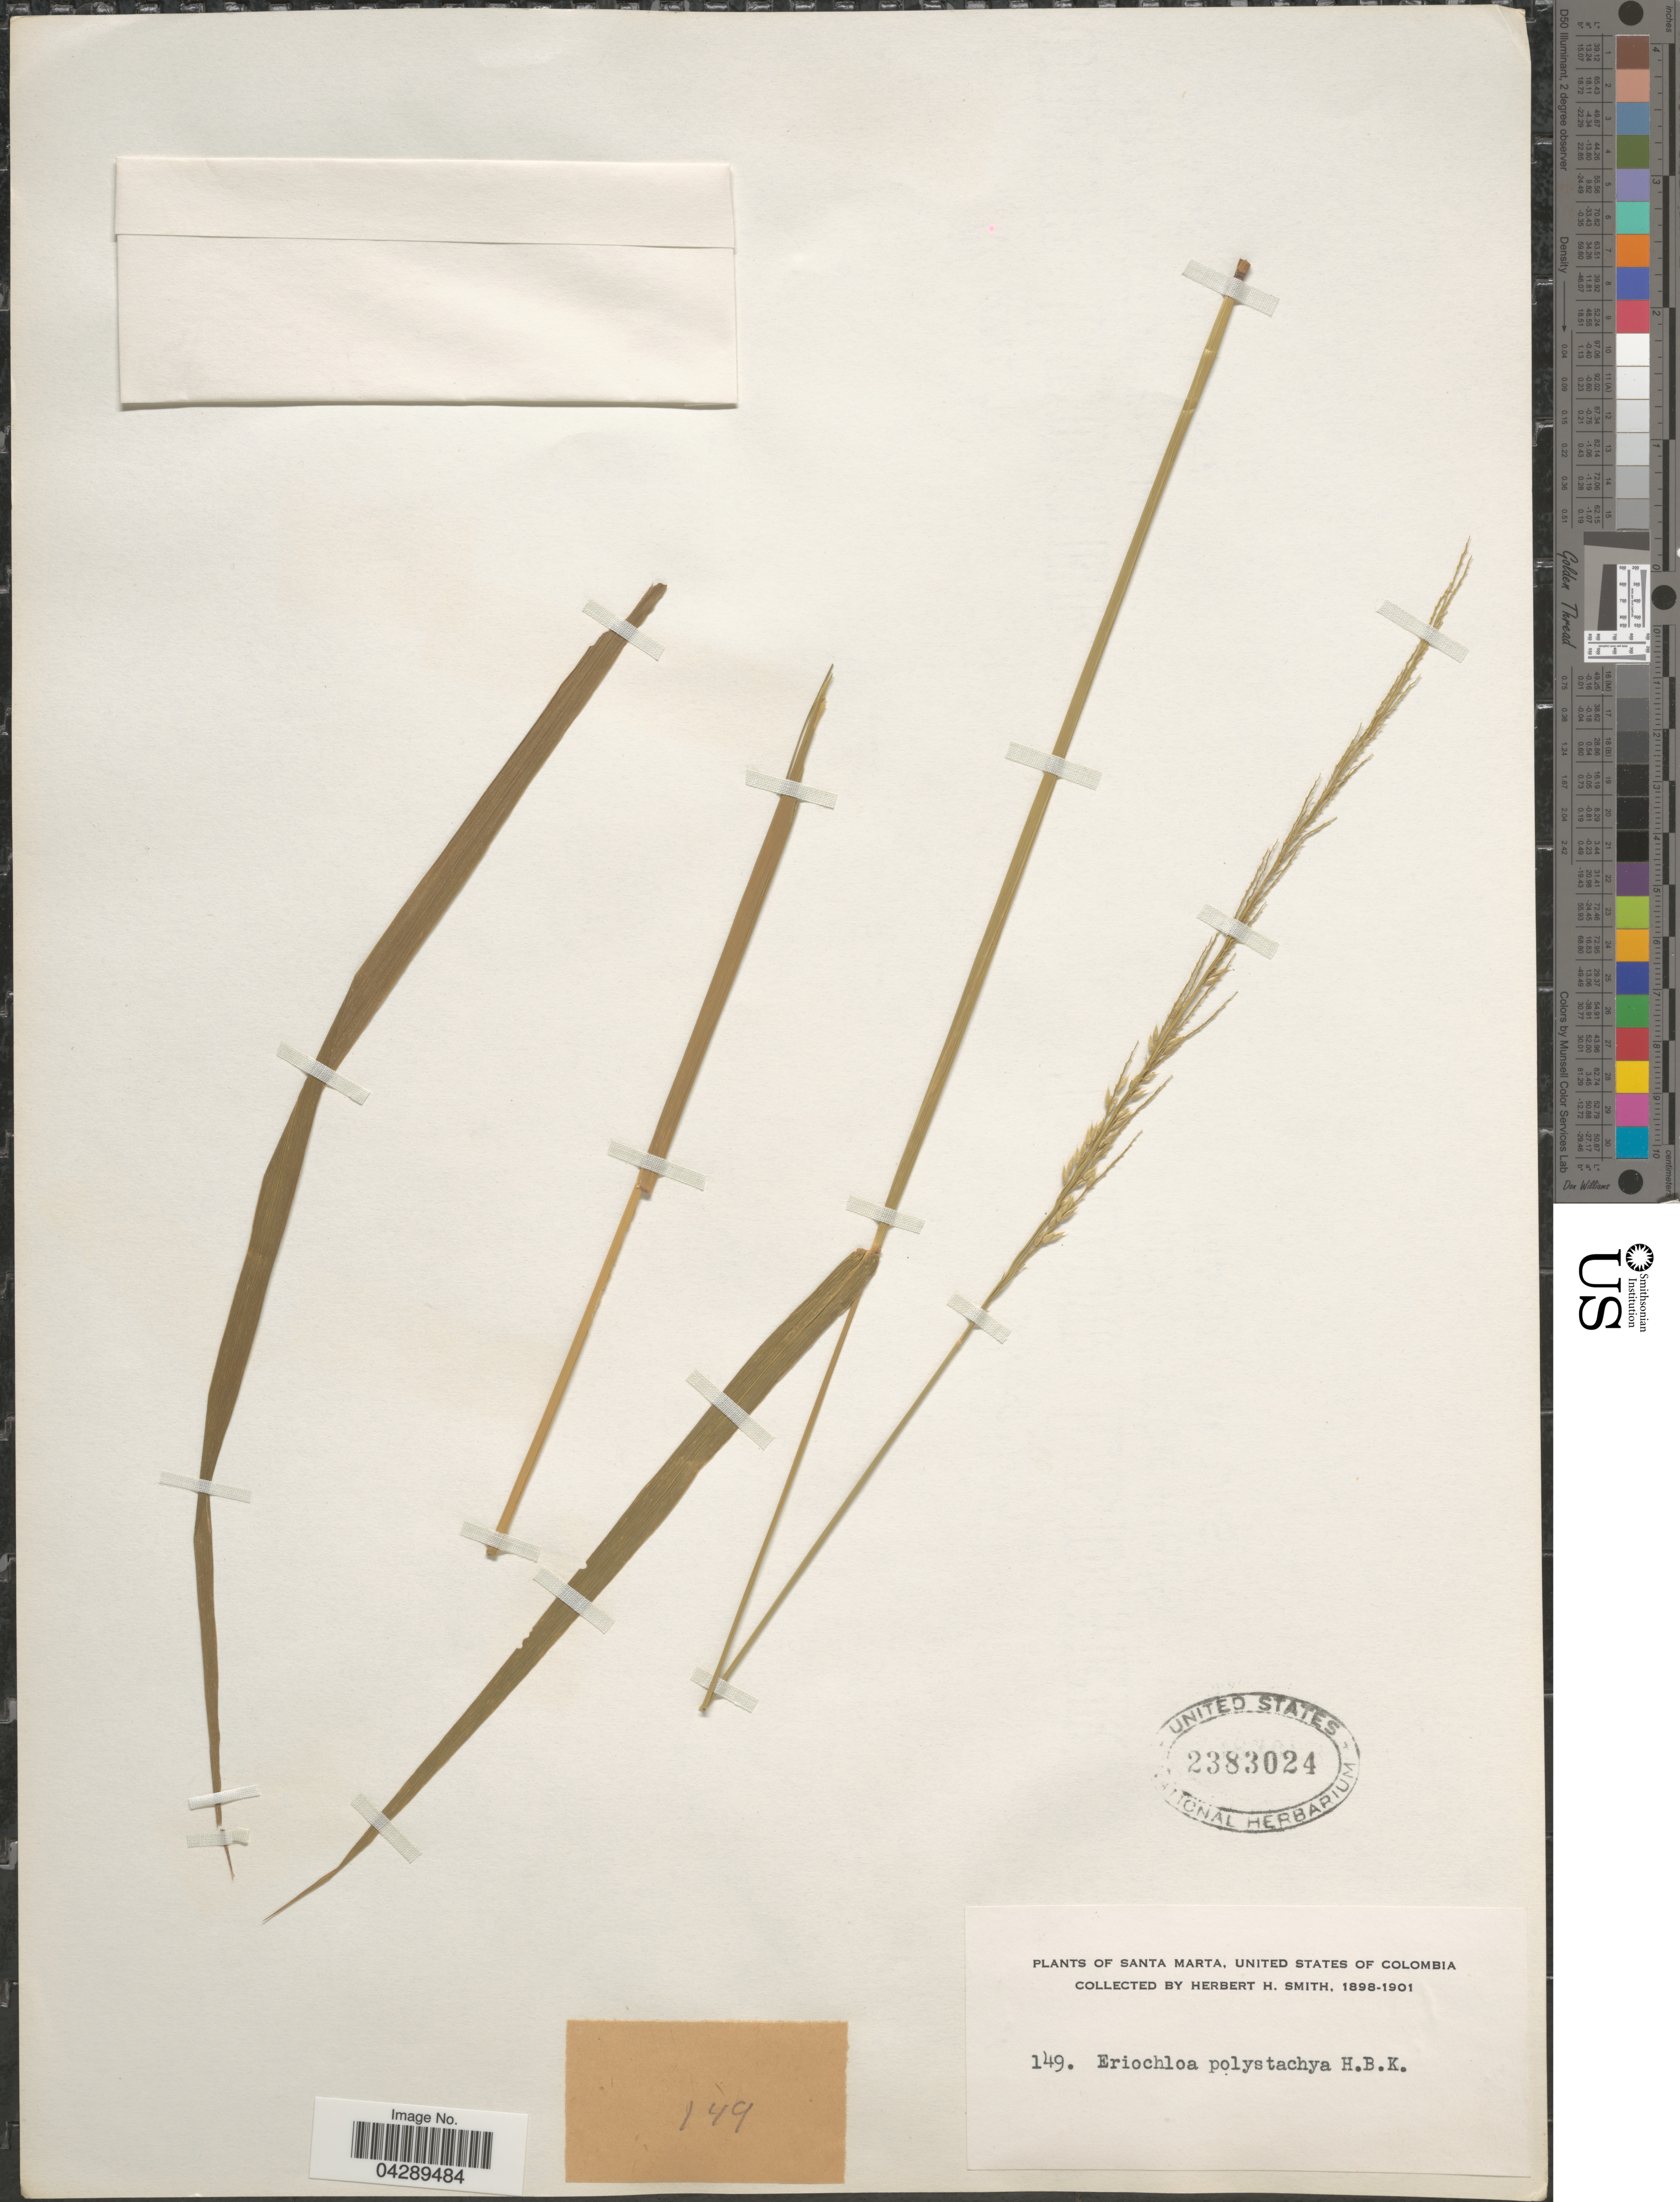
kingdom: Plantae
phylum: Tracheophyta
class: Liliopsida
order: Poales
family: Poaceae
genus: Eriochloa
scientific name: Eriochloa polystachya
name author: Kunth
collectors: Herbert H. Smith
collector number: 149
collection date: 1898/1901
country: Colombia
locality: Santa Marta, United States of Colombia.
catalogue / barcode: US 2383024